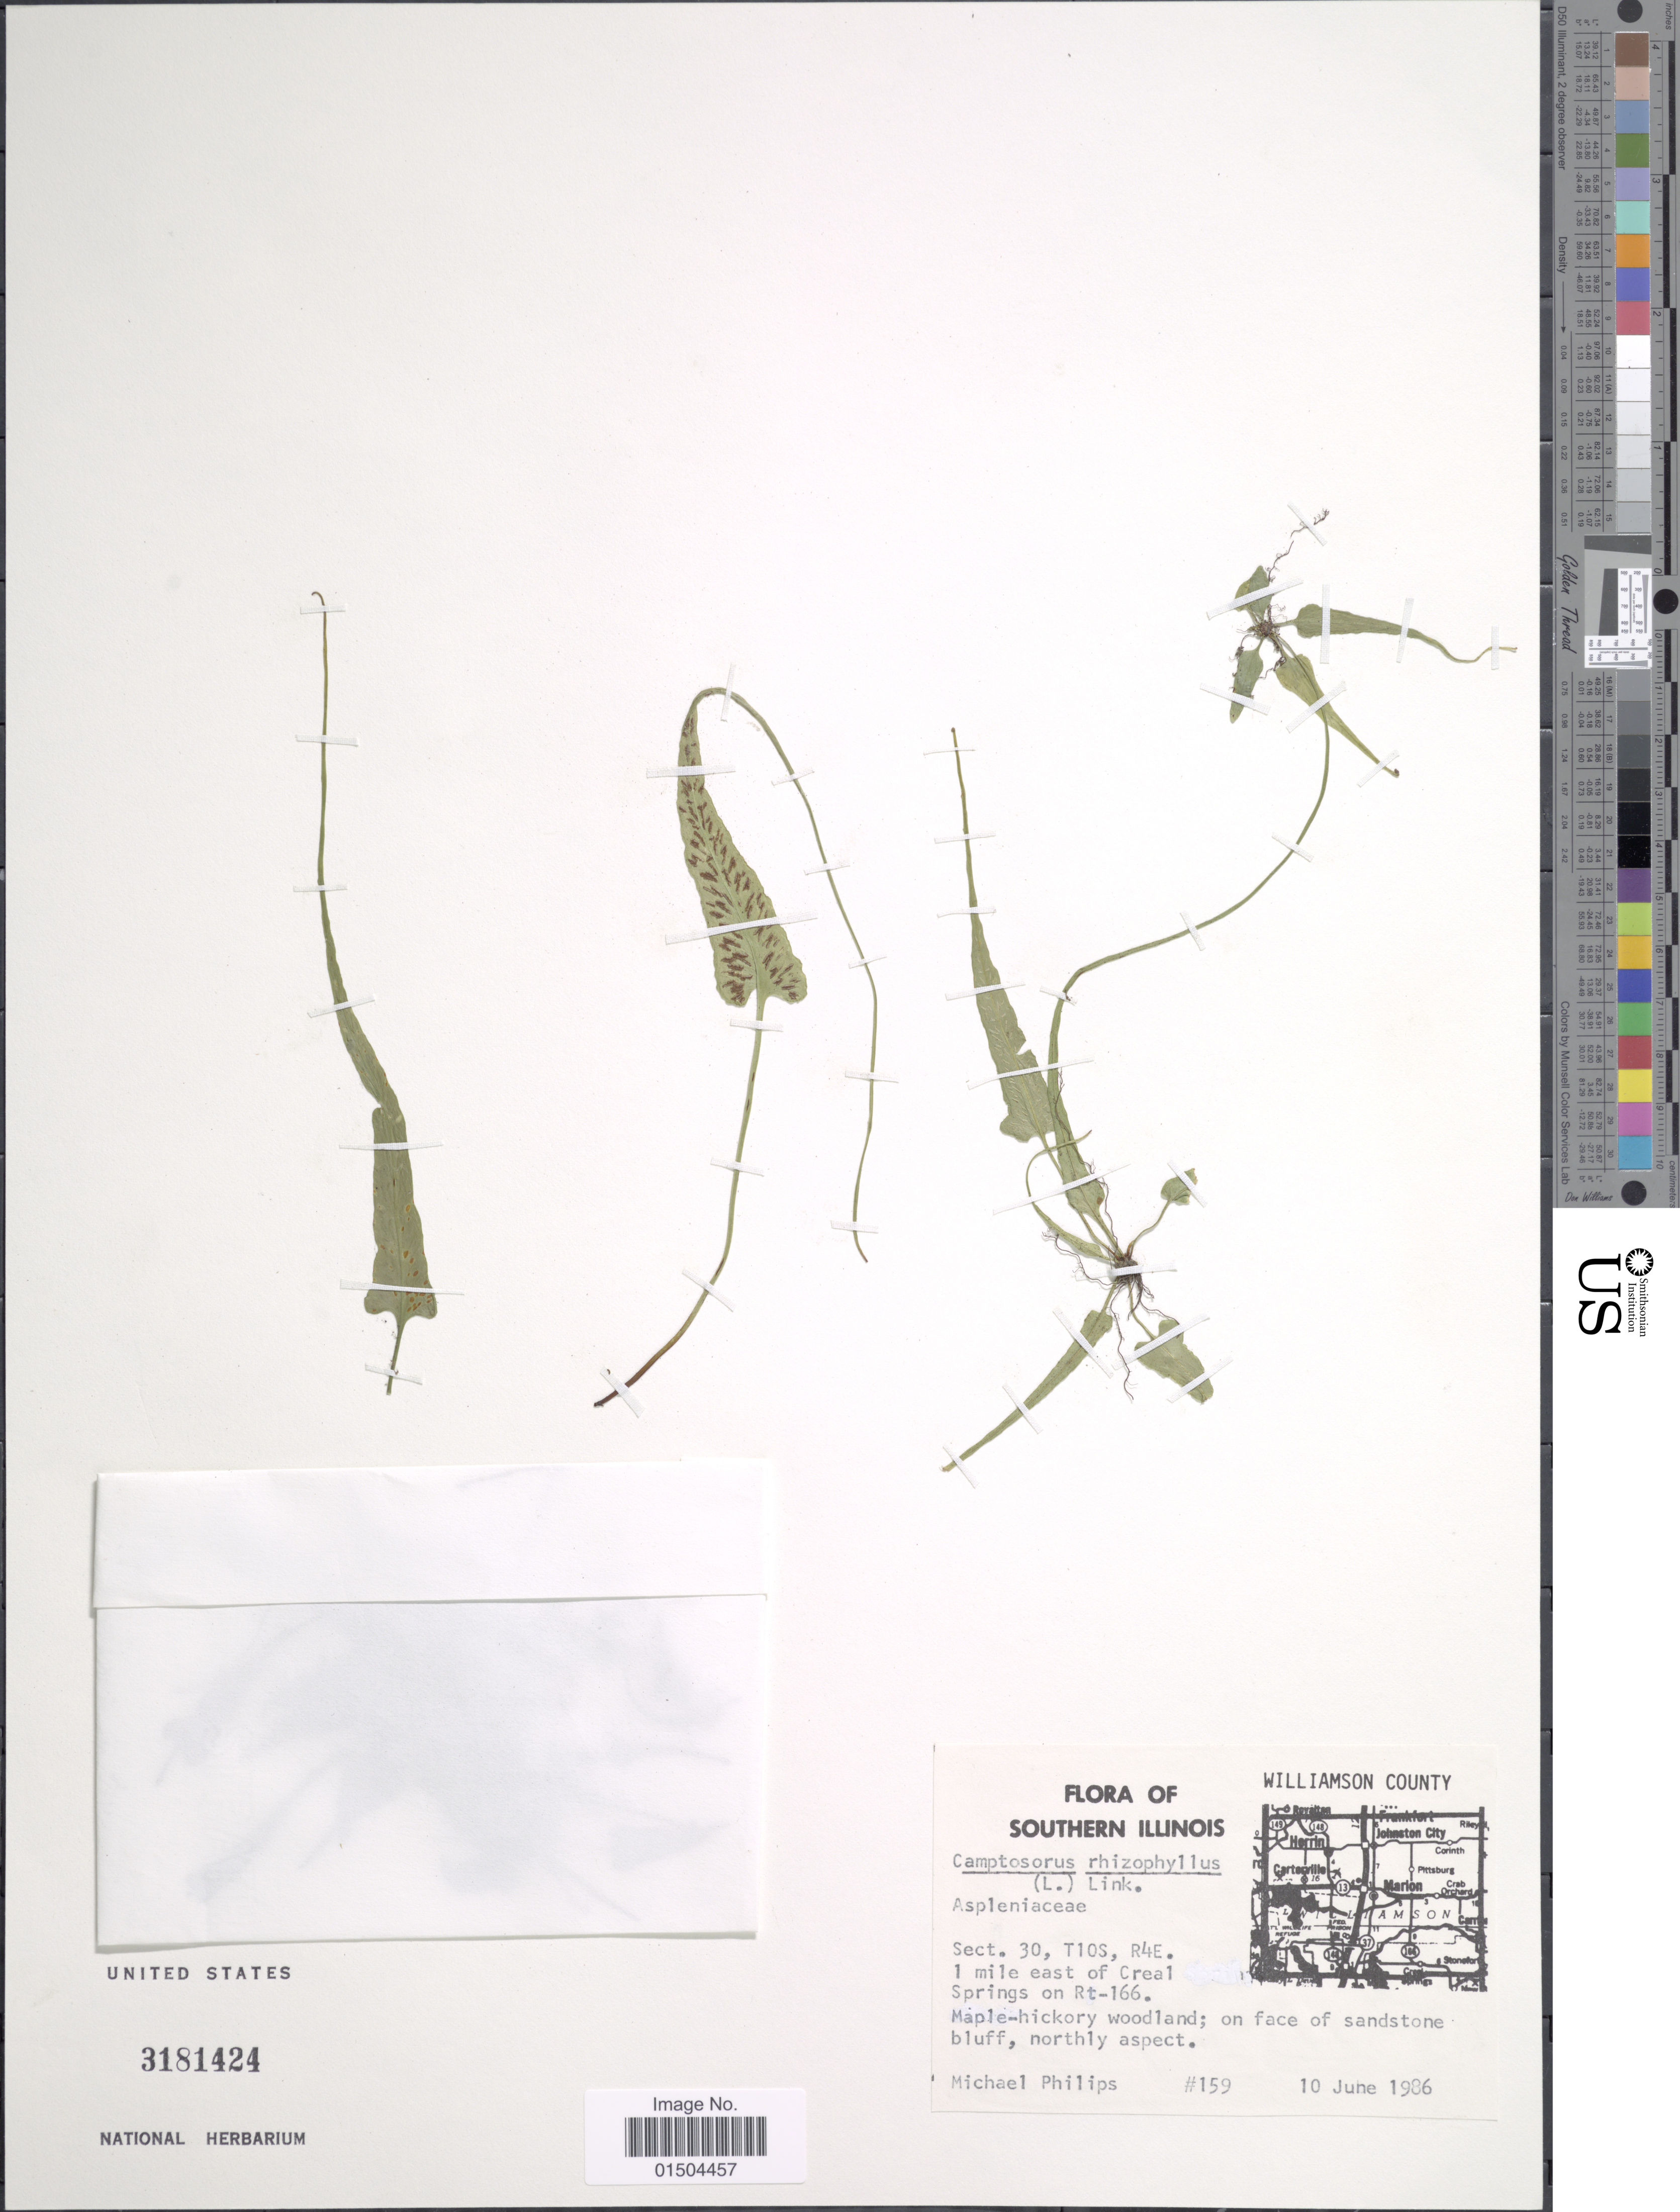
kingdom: Plantae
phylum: Tracheophyta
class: Polypodiopsida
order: Polypodiales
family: Aspleniaceae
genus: Asplenium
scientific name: Asplenium rhizophyllum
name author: L.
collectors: M. Philips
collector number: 159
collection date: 1986-06-10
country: United States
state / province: Illinois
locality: Southern Illinois. Williamson County. Sect. 30, T10S, R4E. 1 mile east of Creal Springs on Rt-166.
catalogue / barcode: US 3181424